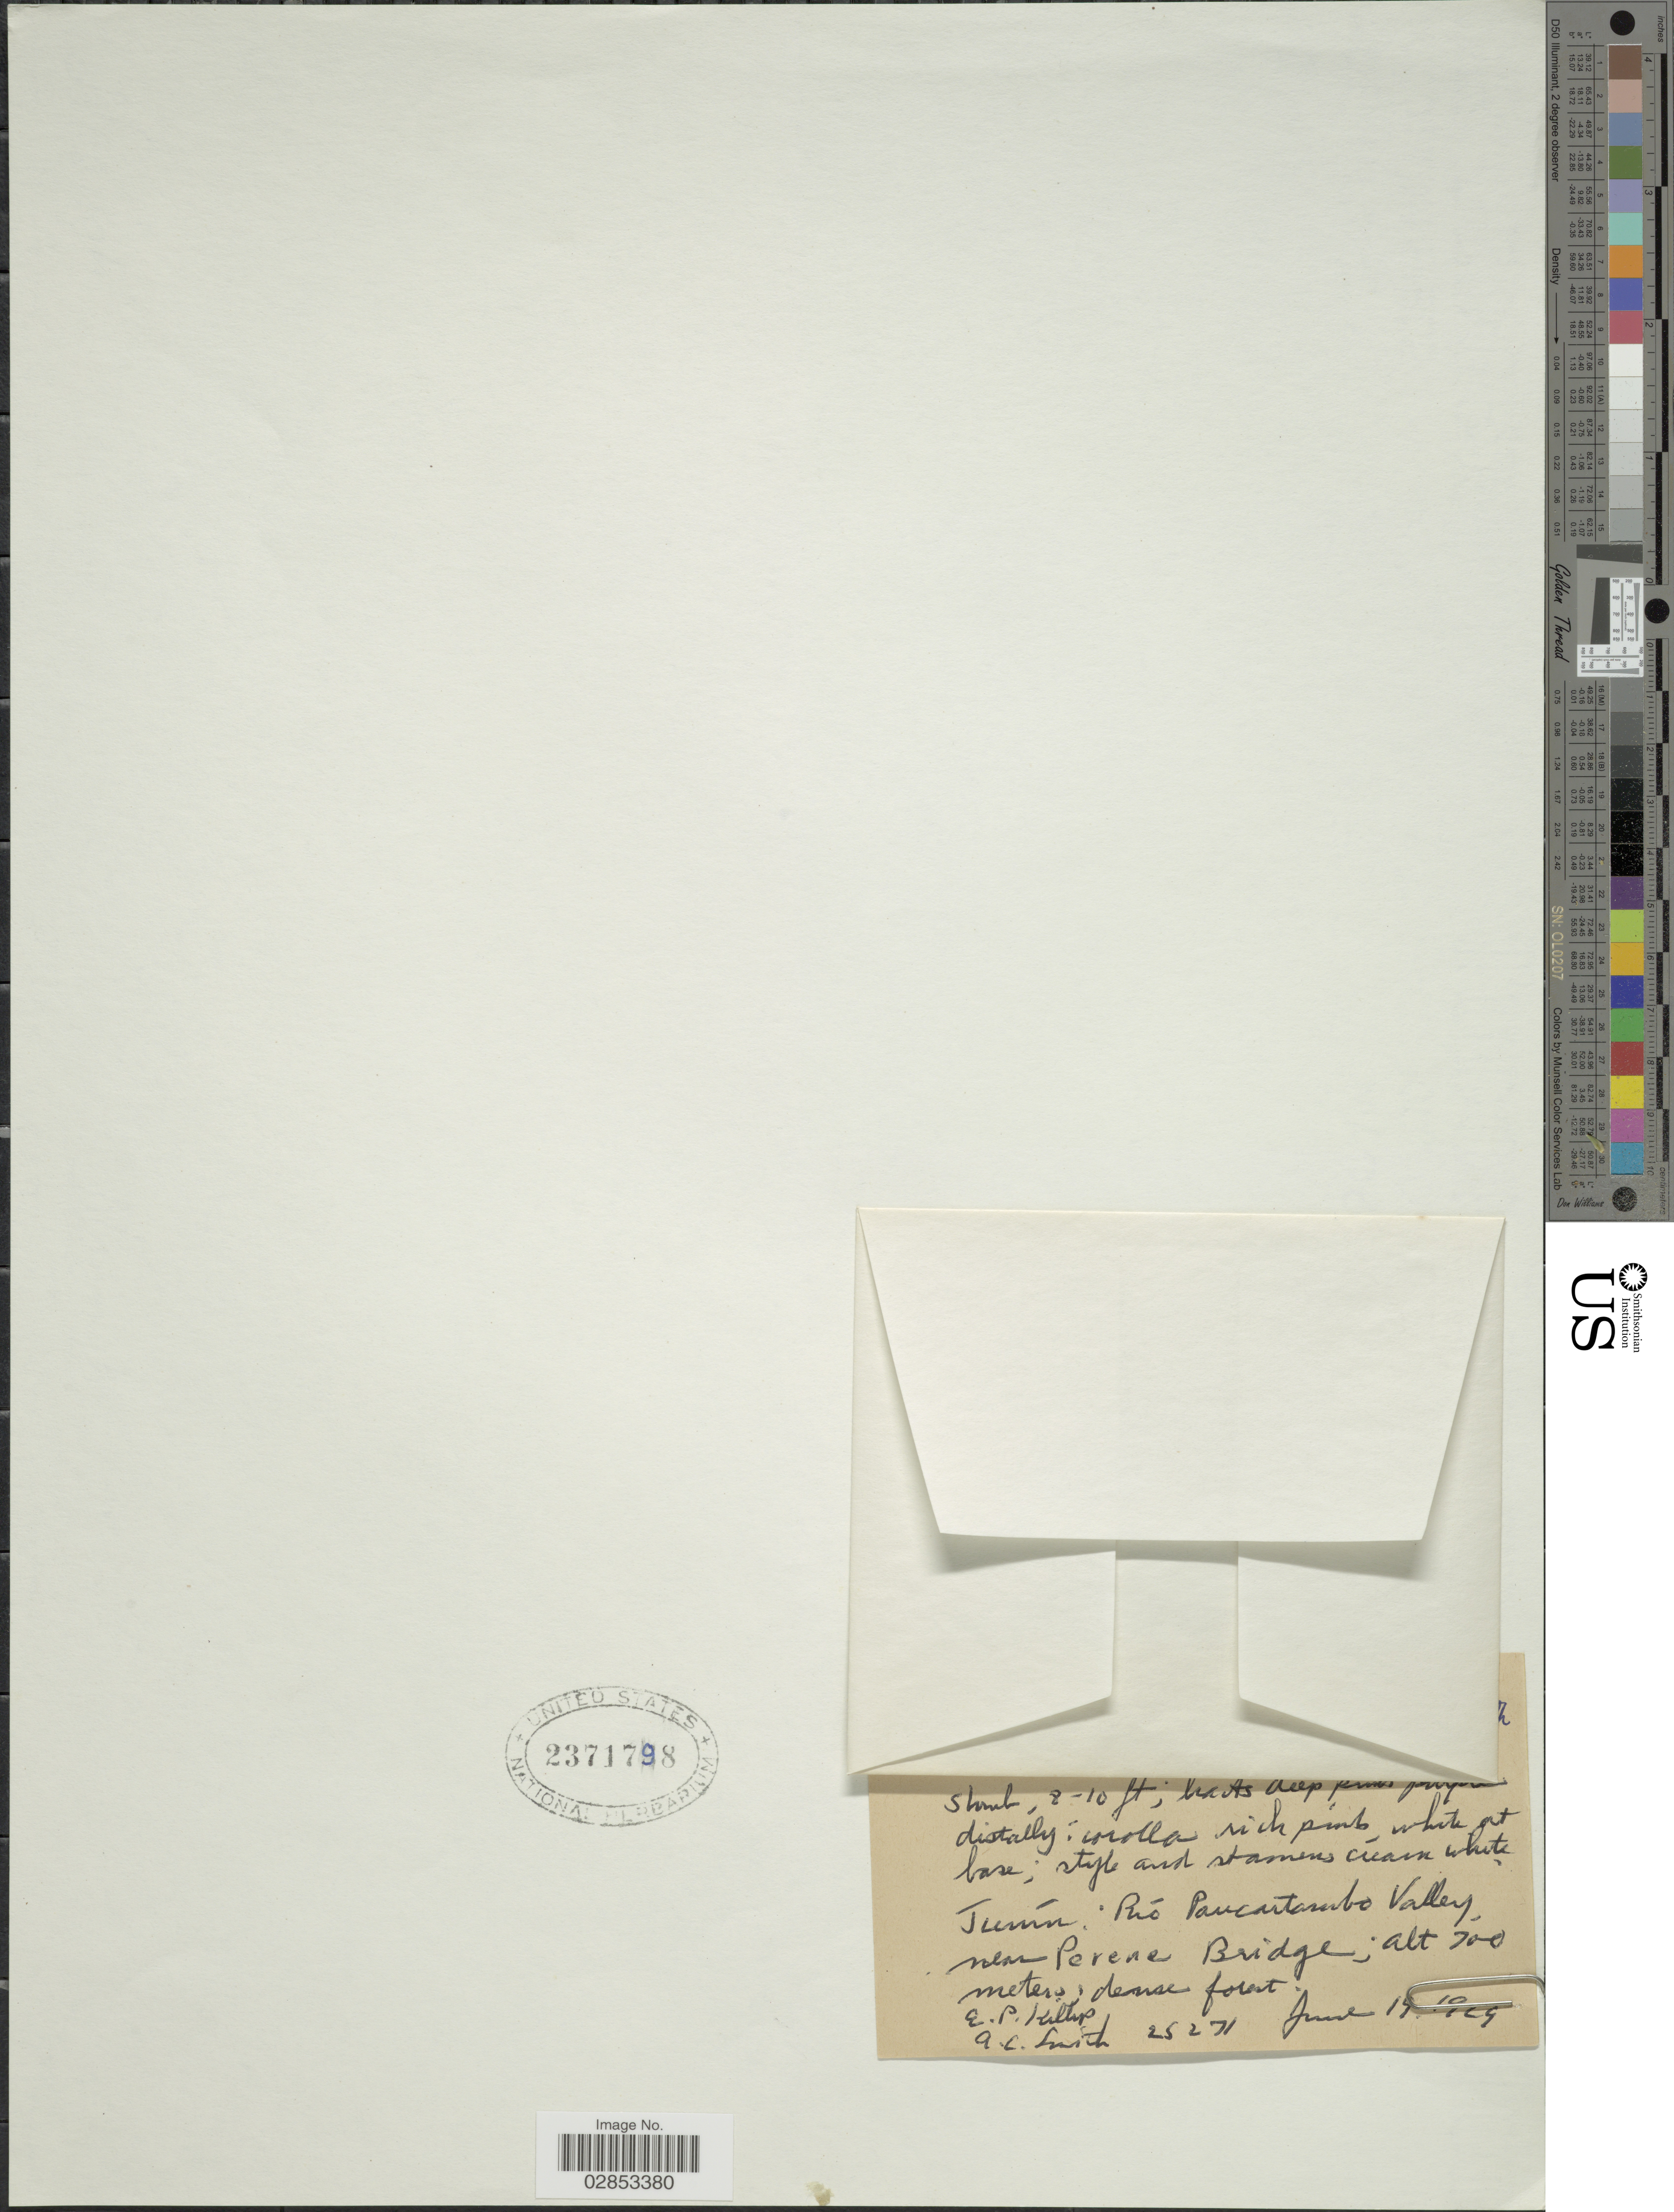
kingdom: Plantae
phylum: Tracheophyta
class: Magnoliopsida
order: Lamiales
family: Acanthaceae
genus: Suessenguthia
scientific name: Suessenguthia trochilophila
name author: Merxm.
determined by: Azevedo, Igor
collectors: E. P. Killip & A. C. Smith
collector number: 25271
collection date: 1929-06-19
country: Peru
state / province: Junín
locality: Río Paucartambo Valley, near Perene Bridge.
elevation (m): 700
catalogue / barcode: US 2371798